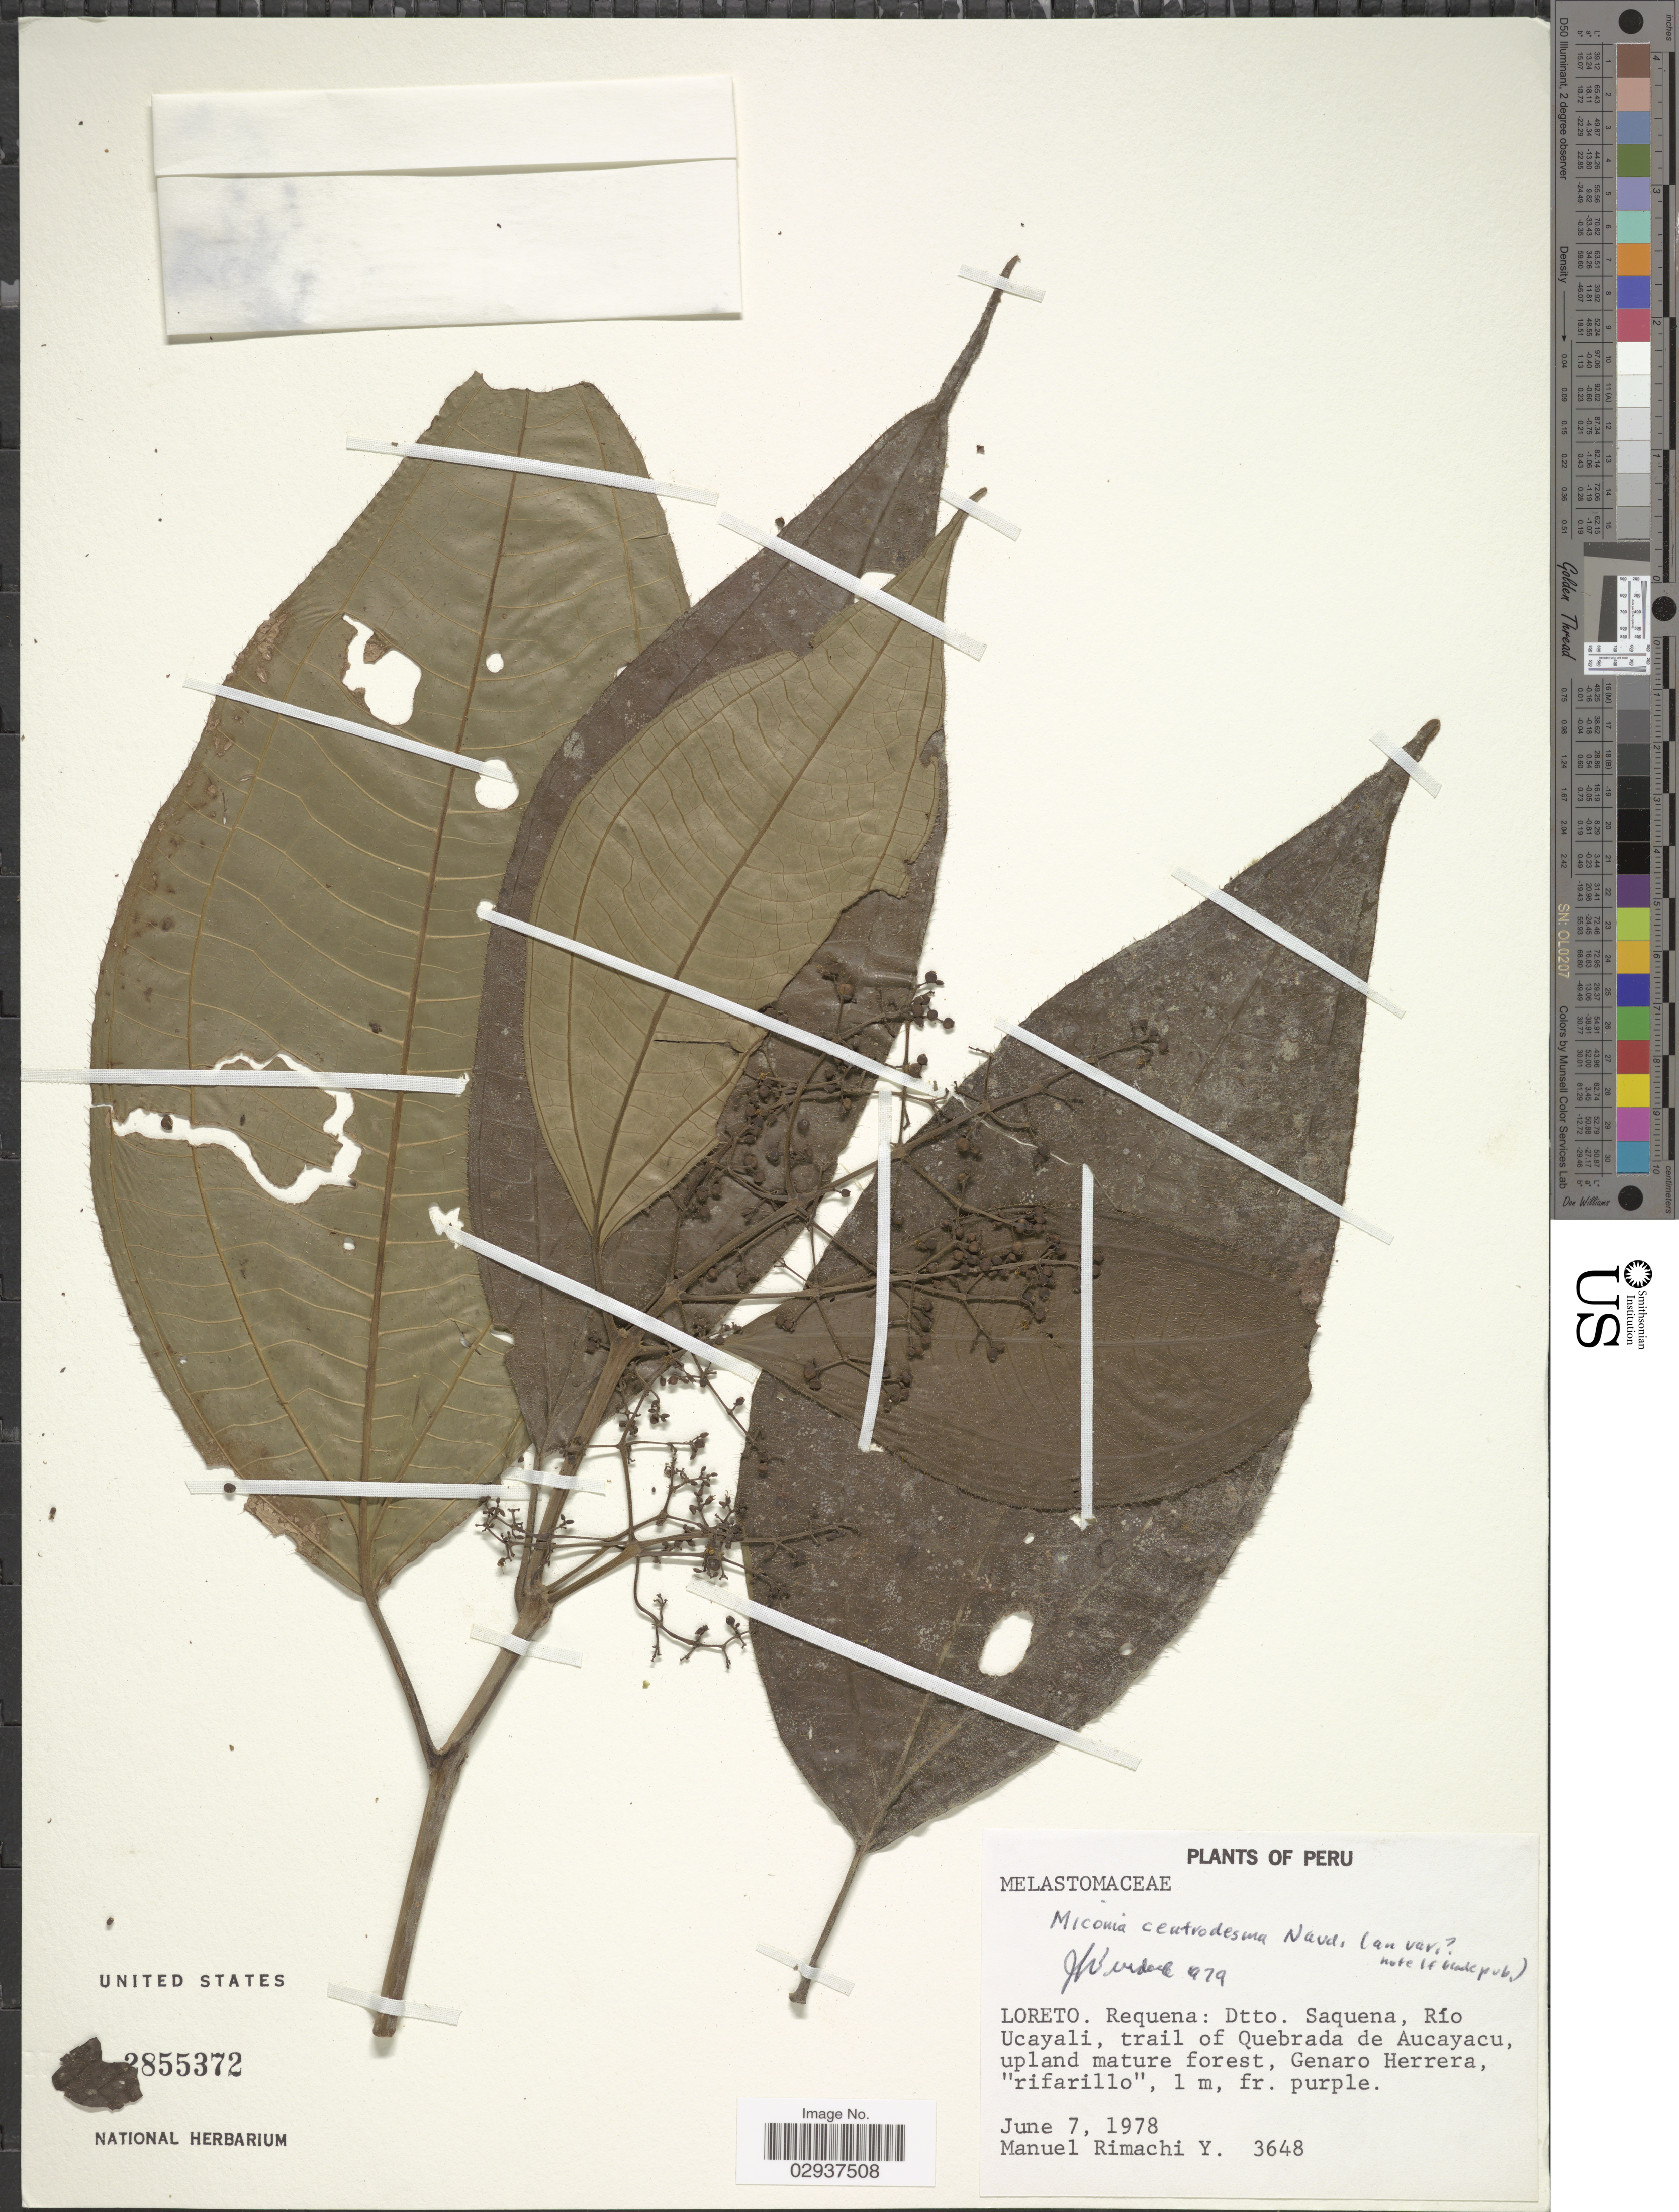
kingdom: Plantae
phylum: Tracheophyta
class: Magnoliopsida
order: Myrtales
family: Melastomataceae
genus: Miconia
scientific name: Miconia centrodesma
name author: Naudin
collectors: M. Rimachi Y.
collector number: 3648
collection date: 1978-06-07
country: Peru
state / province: Loreto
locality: Requena: Dtto. Saquena, Río Ucayali, trail of Quebrada de Aucayacu, upland mature forest, Genaro Herrera.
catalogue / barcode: US 2855372